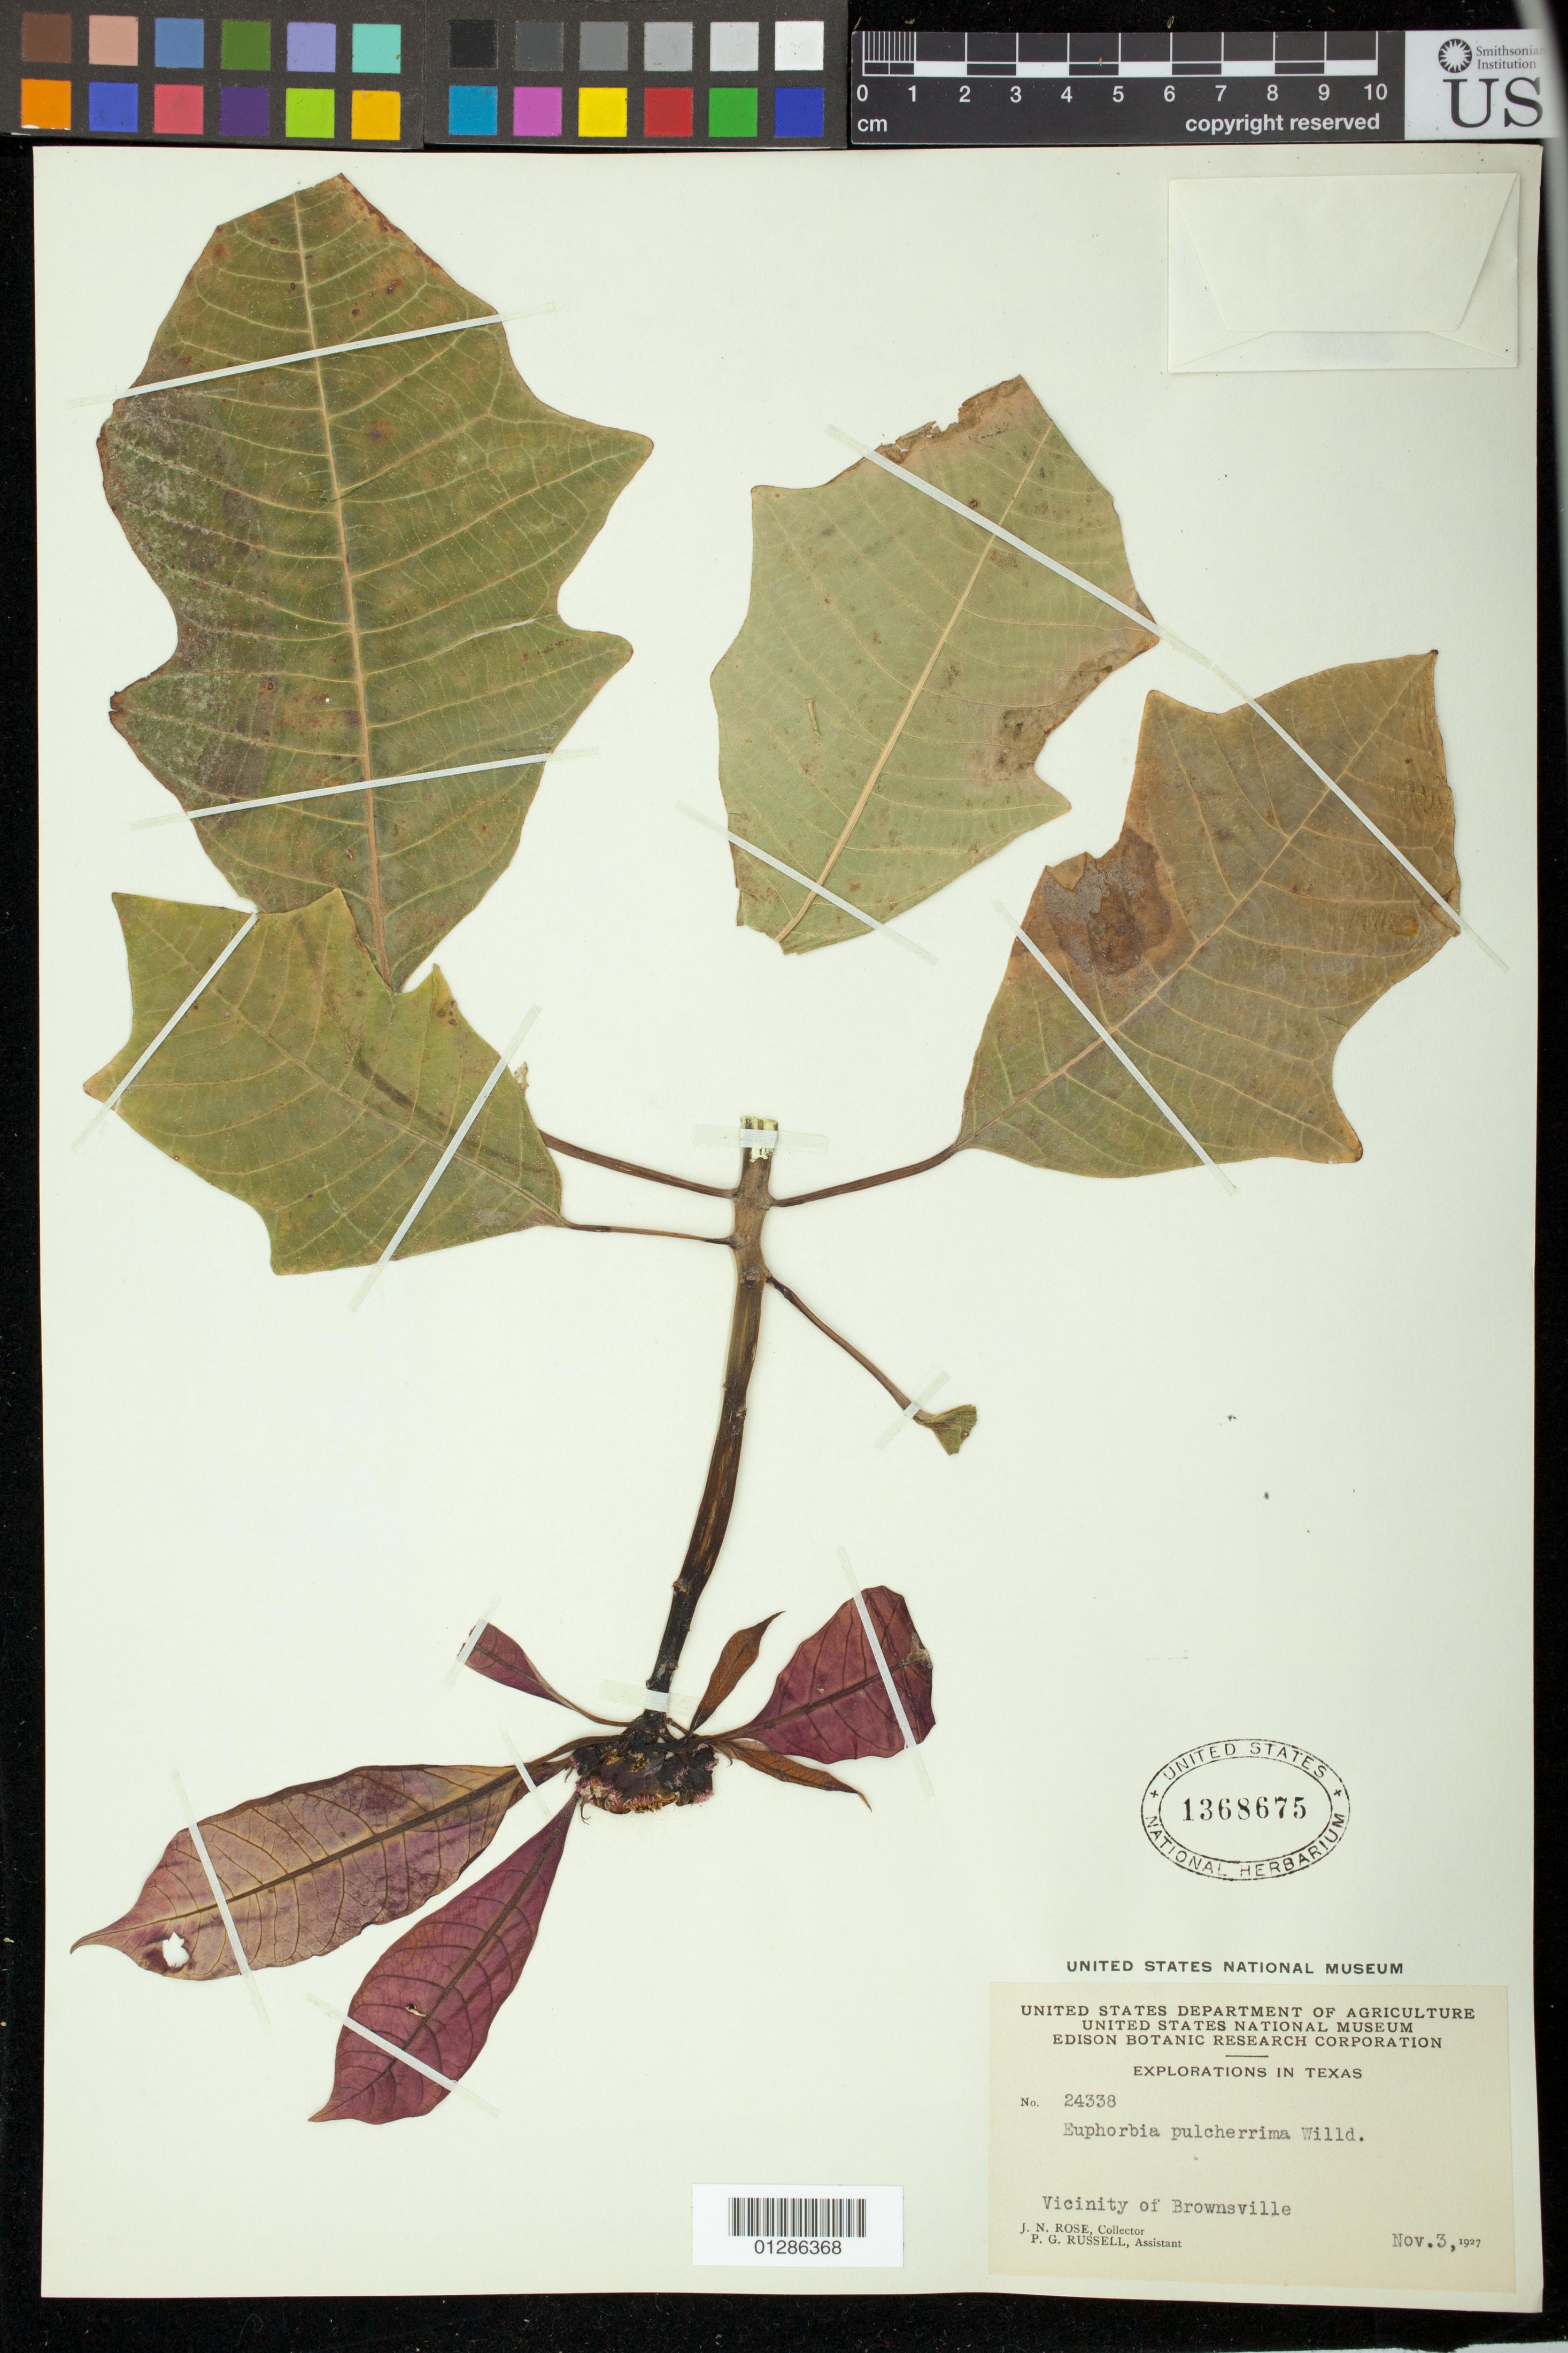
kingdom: Plantae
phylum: Tracheophyta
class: Magnoliopsida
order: Malpighiales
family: Euphorbiaceae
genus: Euphorbia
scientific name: Euphorbia pulcherrima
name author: Willd. ex Klotzsch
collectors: J. N. Rose & P. G. Russell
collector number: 24338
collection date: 1927-11-03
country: United States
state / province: Texas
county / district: Cameron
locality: Vicinity of Brownsville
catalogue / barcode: US 1368675